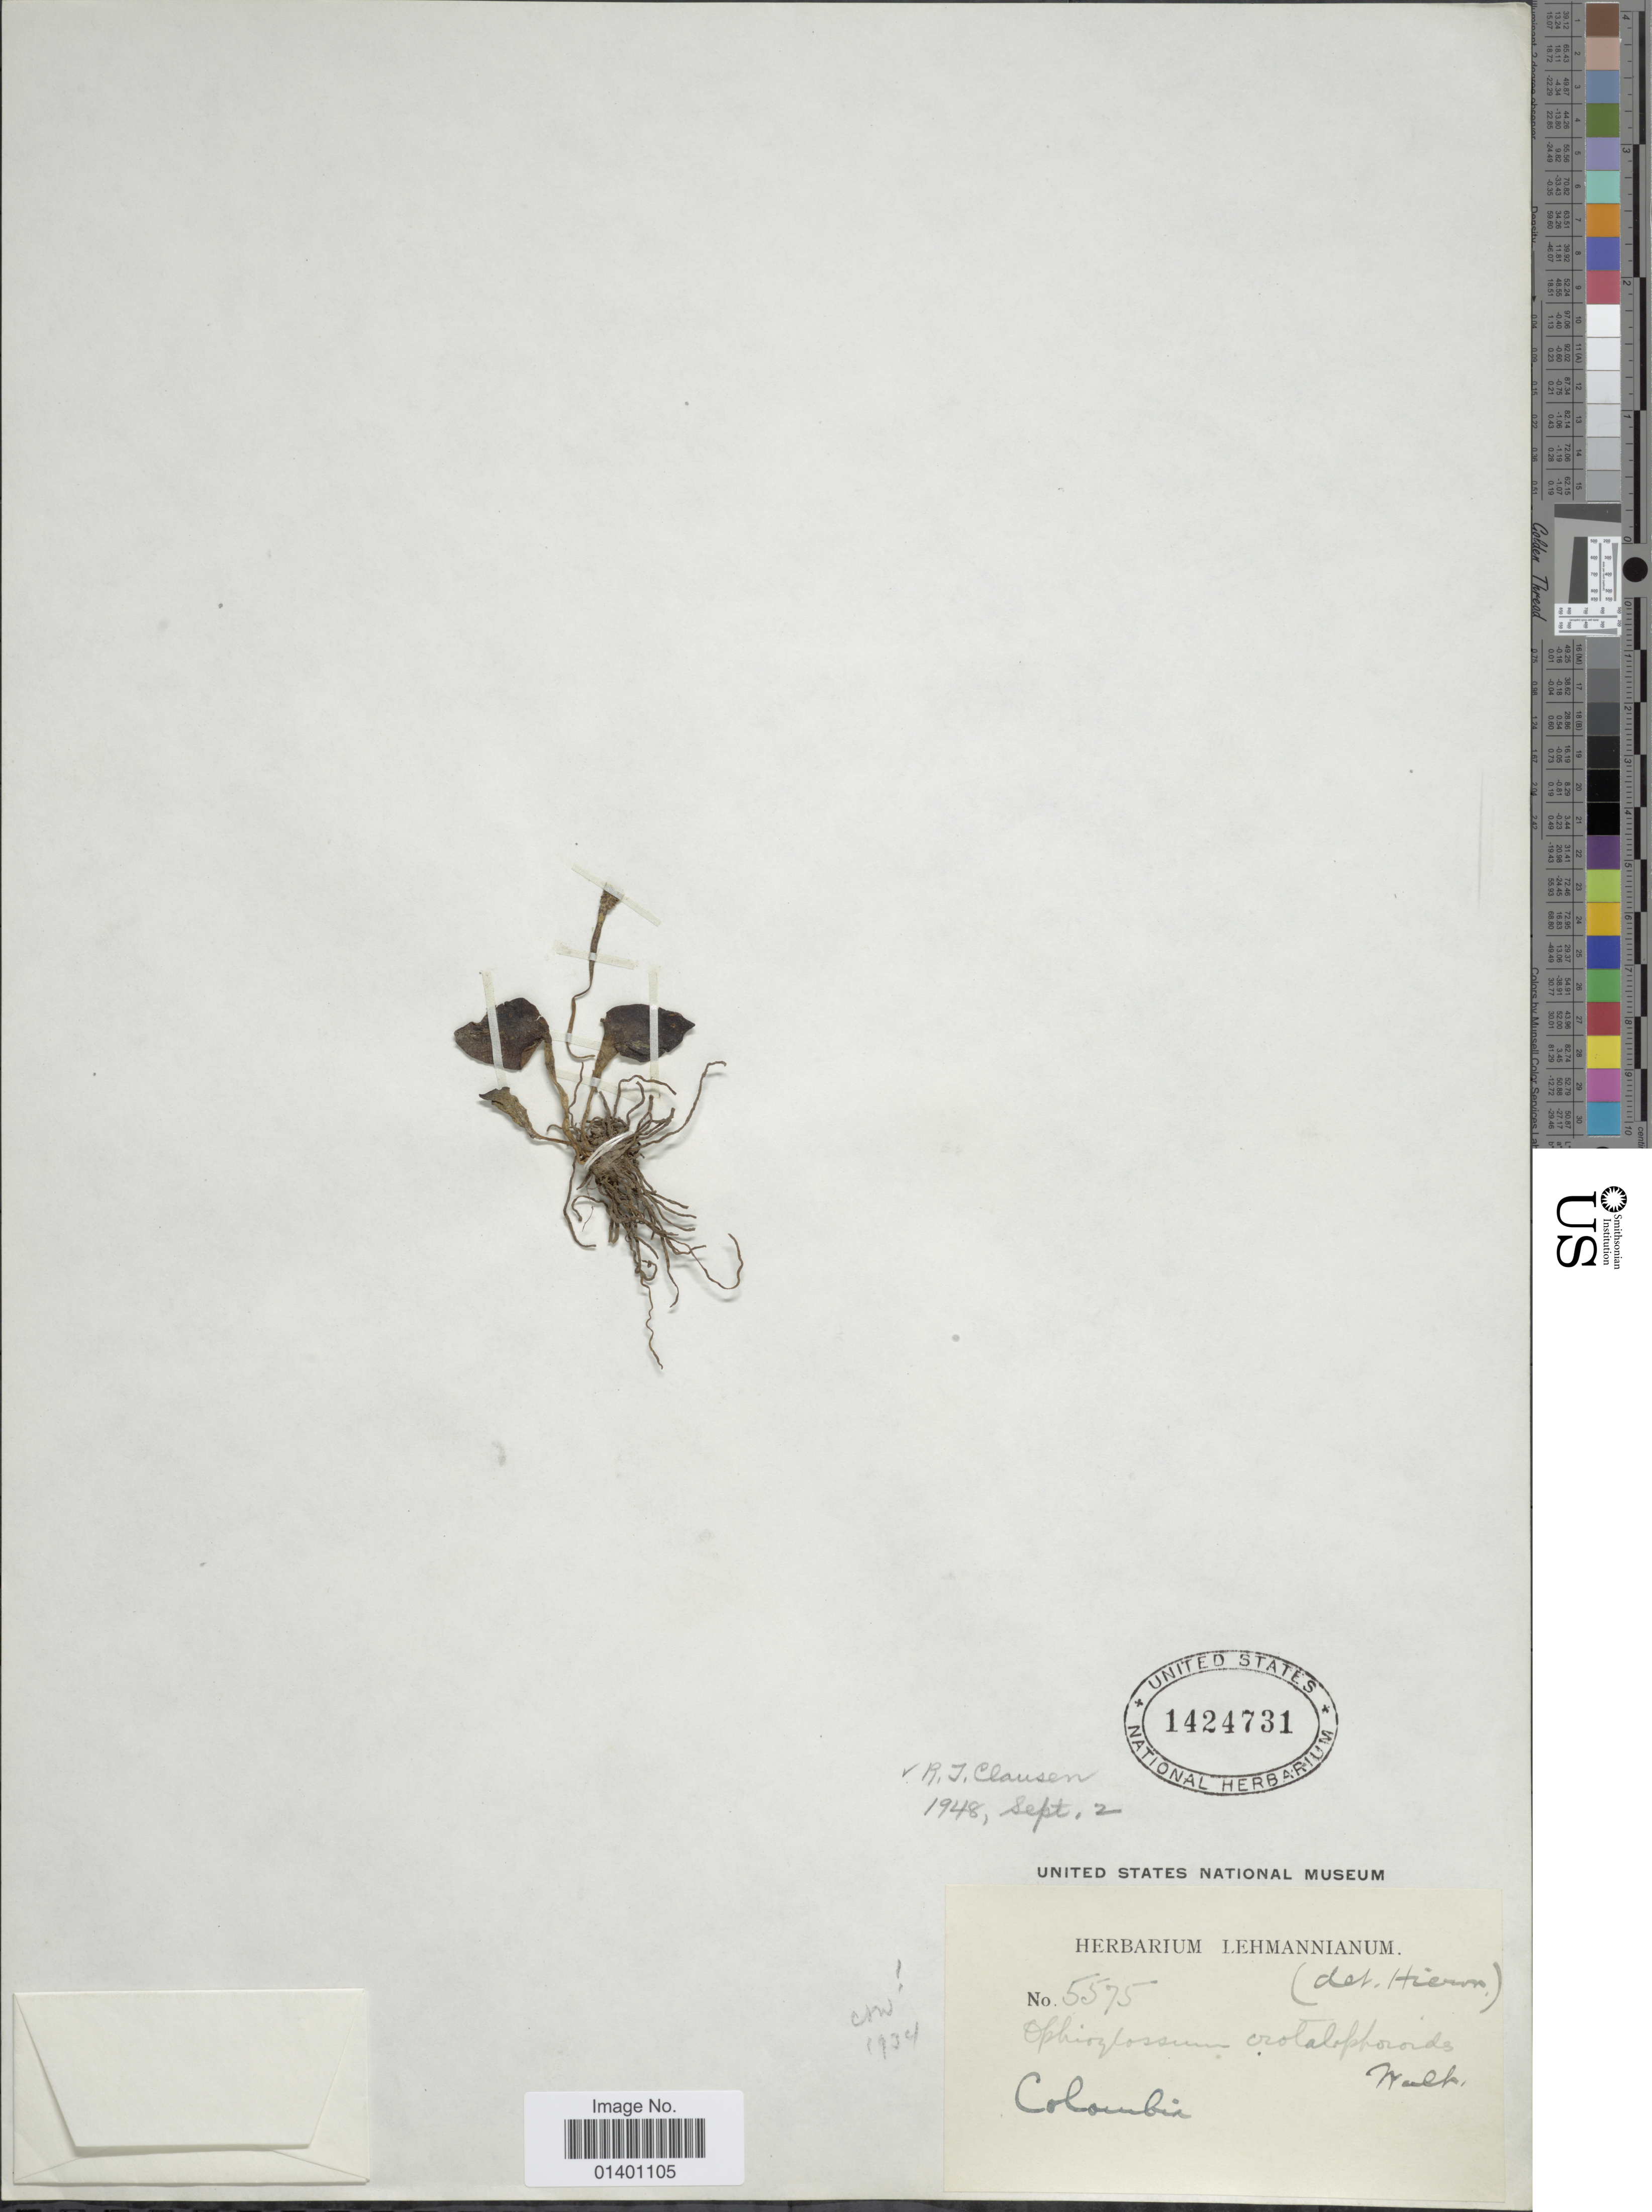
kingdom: Plantae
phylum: Tracheophyta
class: Polypodiopsida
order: Ophioglossales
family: Ophioglossaceae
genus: Ophioglossum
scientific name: Ophioglossum crotalophoroides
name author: Walter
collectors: ex herb. Lehmannianum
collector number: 5575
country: Colombia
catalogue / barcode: US 1424731